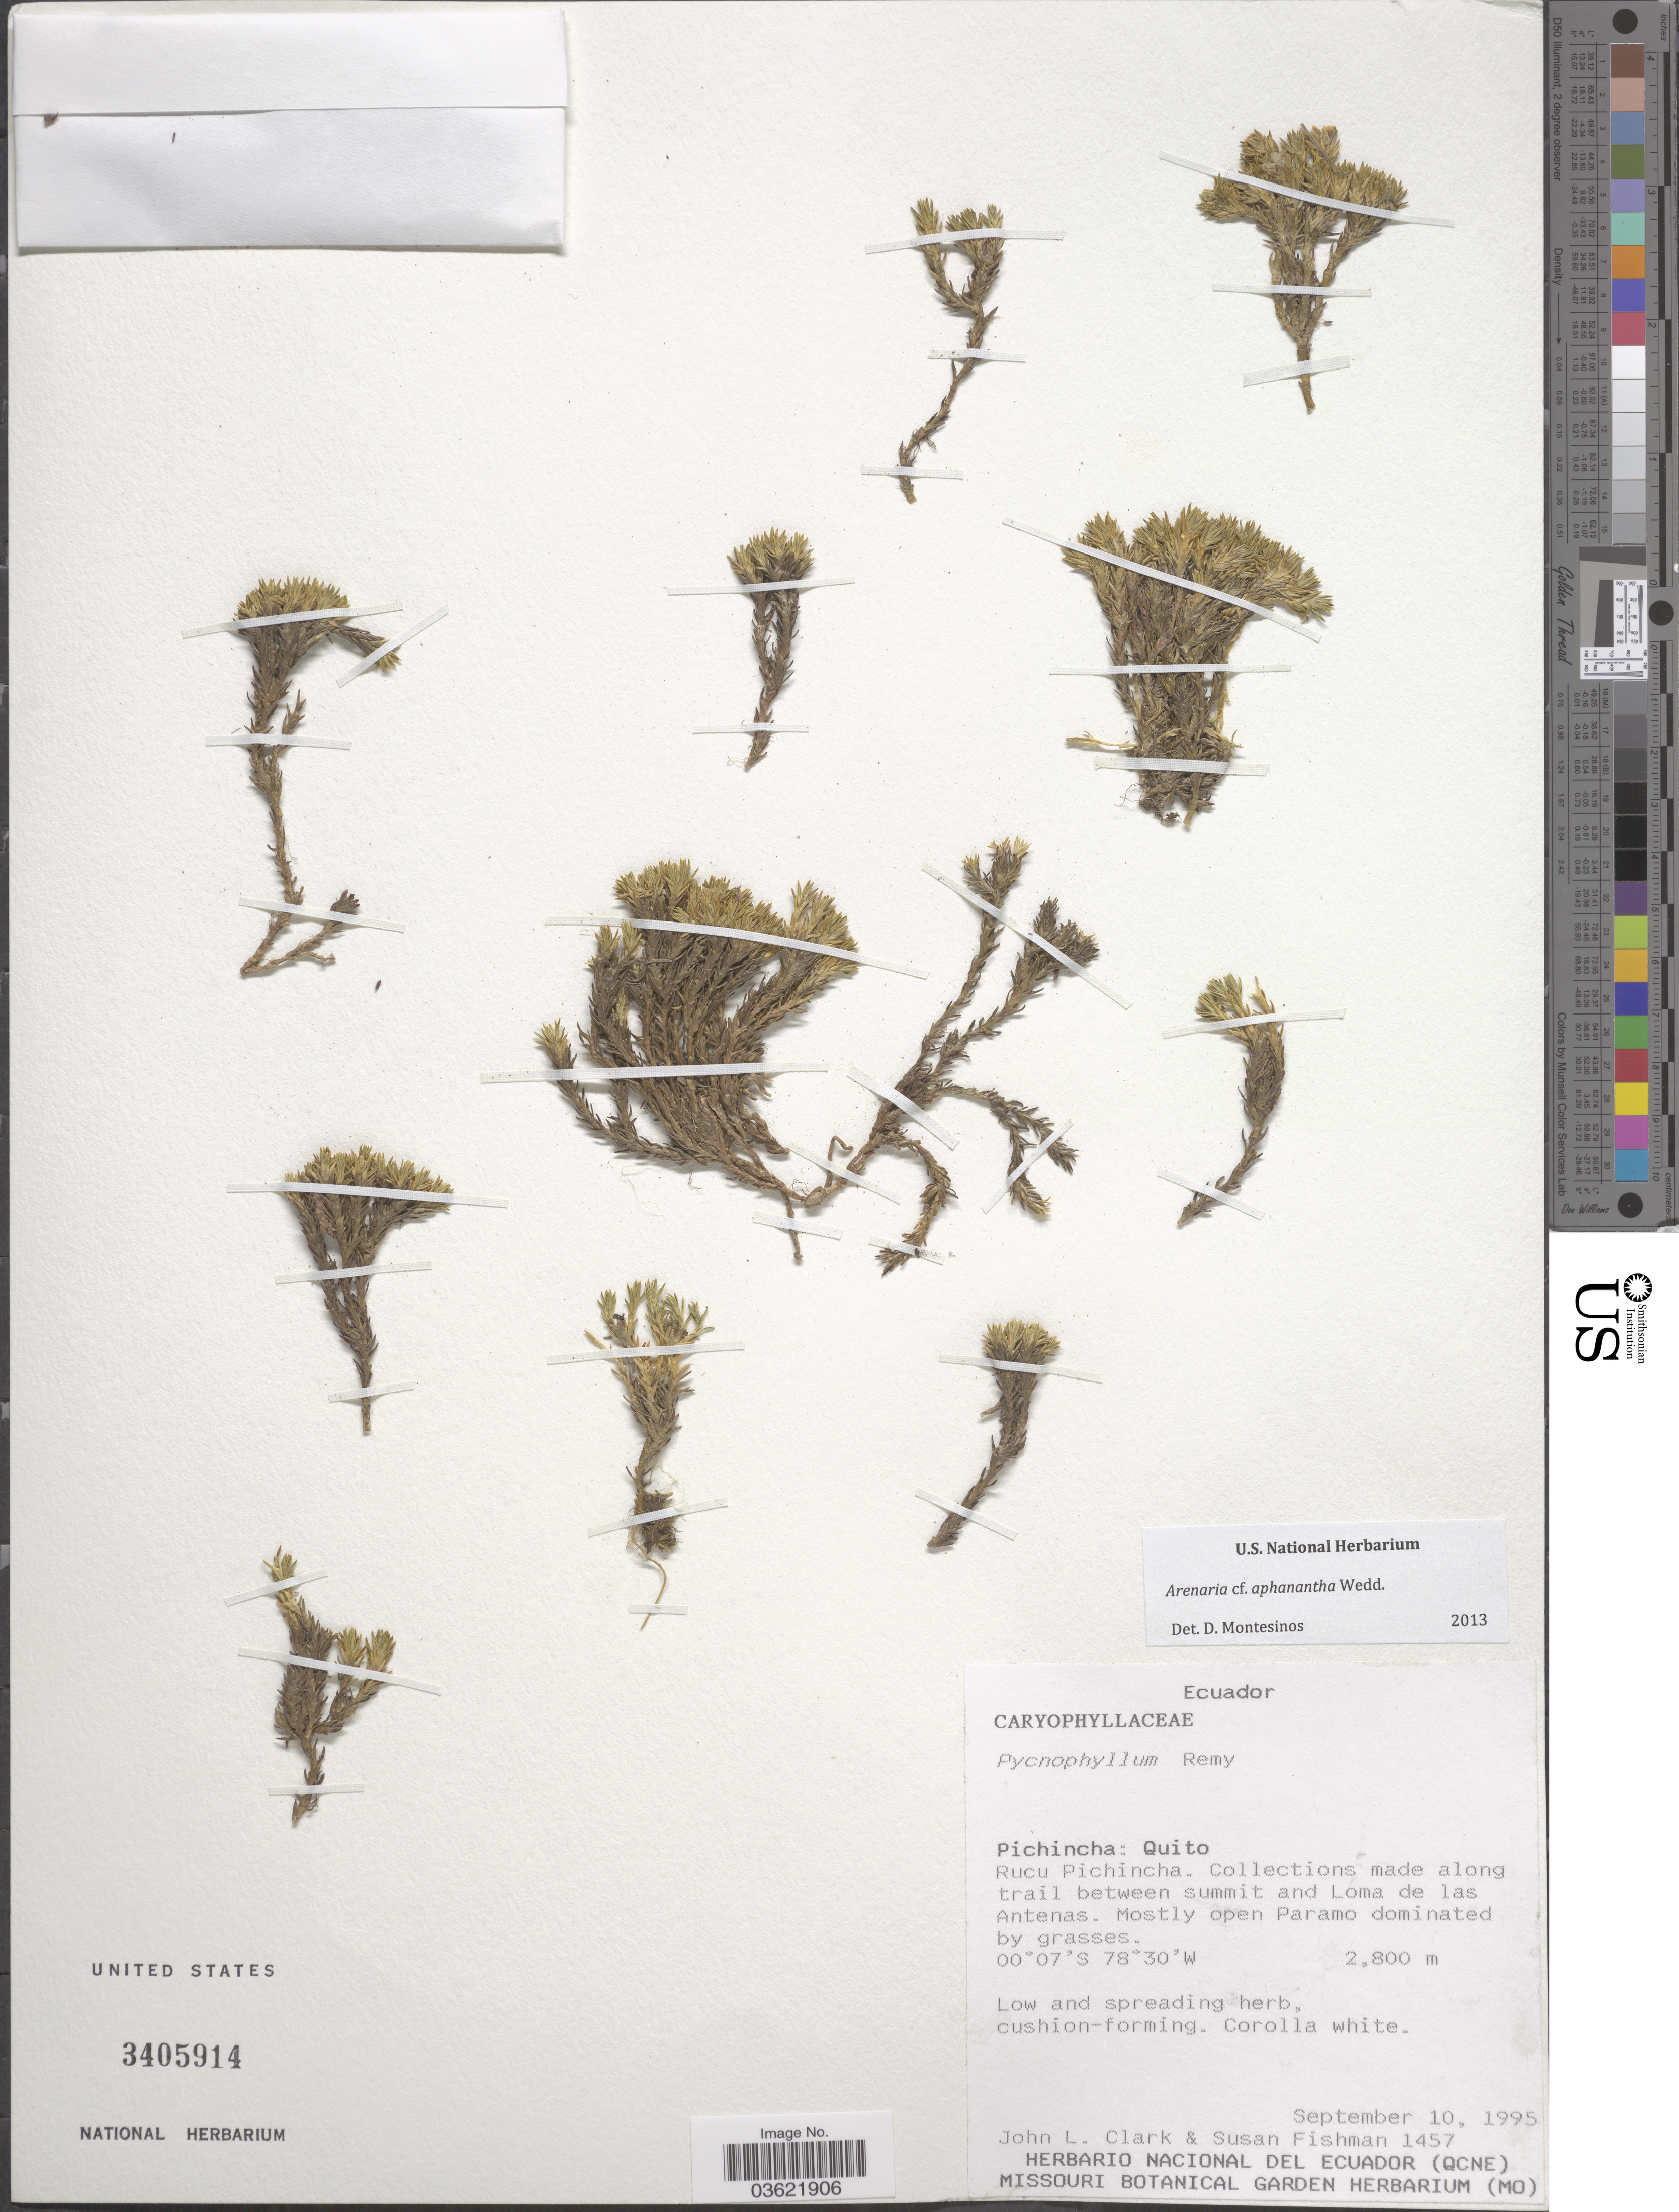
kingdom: Plantae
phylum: Tracheophyta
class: Magnoliopsida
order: Caryophyllales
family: Caryophyllaceae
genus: Arenaria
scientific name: Arenaria aphanantha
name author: Wedd.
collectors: J. L. Clark & S. Fishman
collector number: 1457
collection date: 1995-09-10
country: Ecuador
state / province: Pichincha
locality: Quito. Rucu Pichincha. Collections made along trail between summit and Loma de las Antenas.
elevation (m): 2800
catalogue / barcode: US 3405914